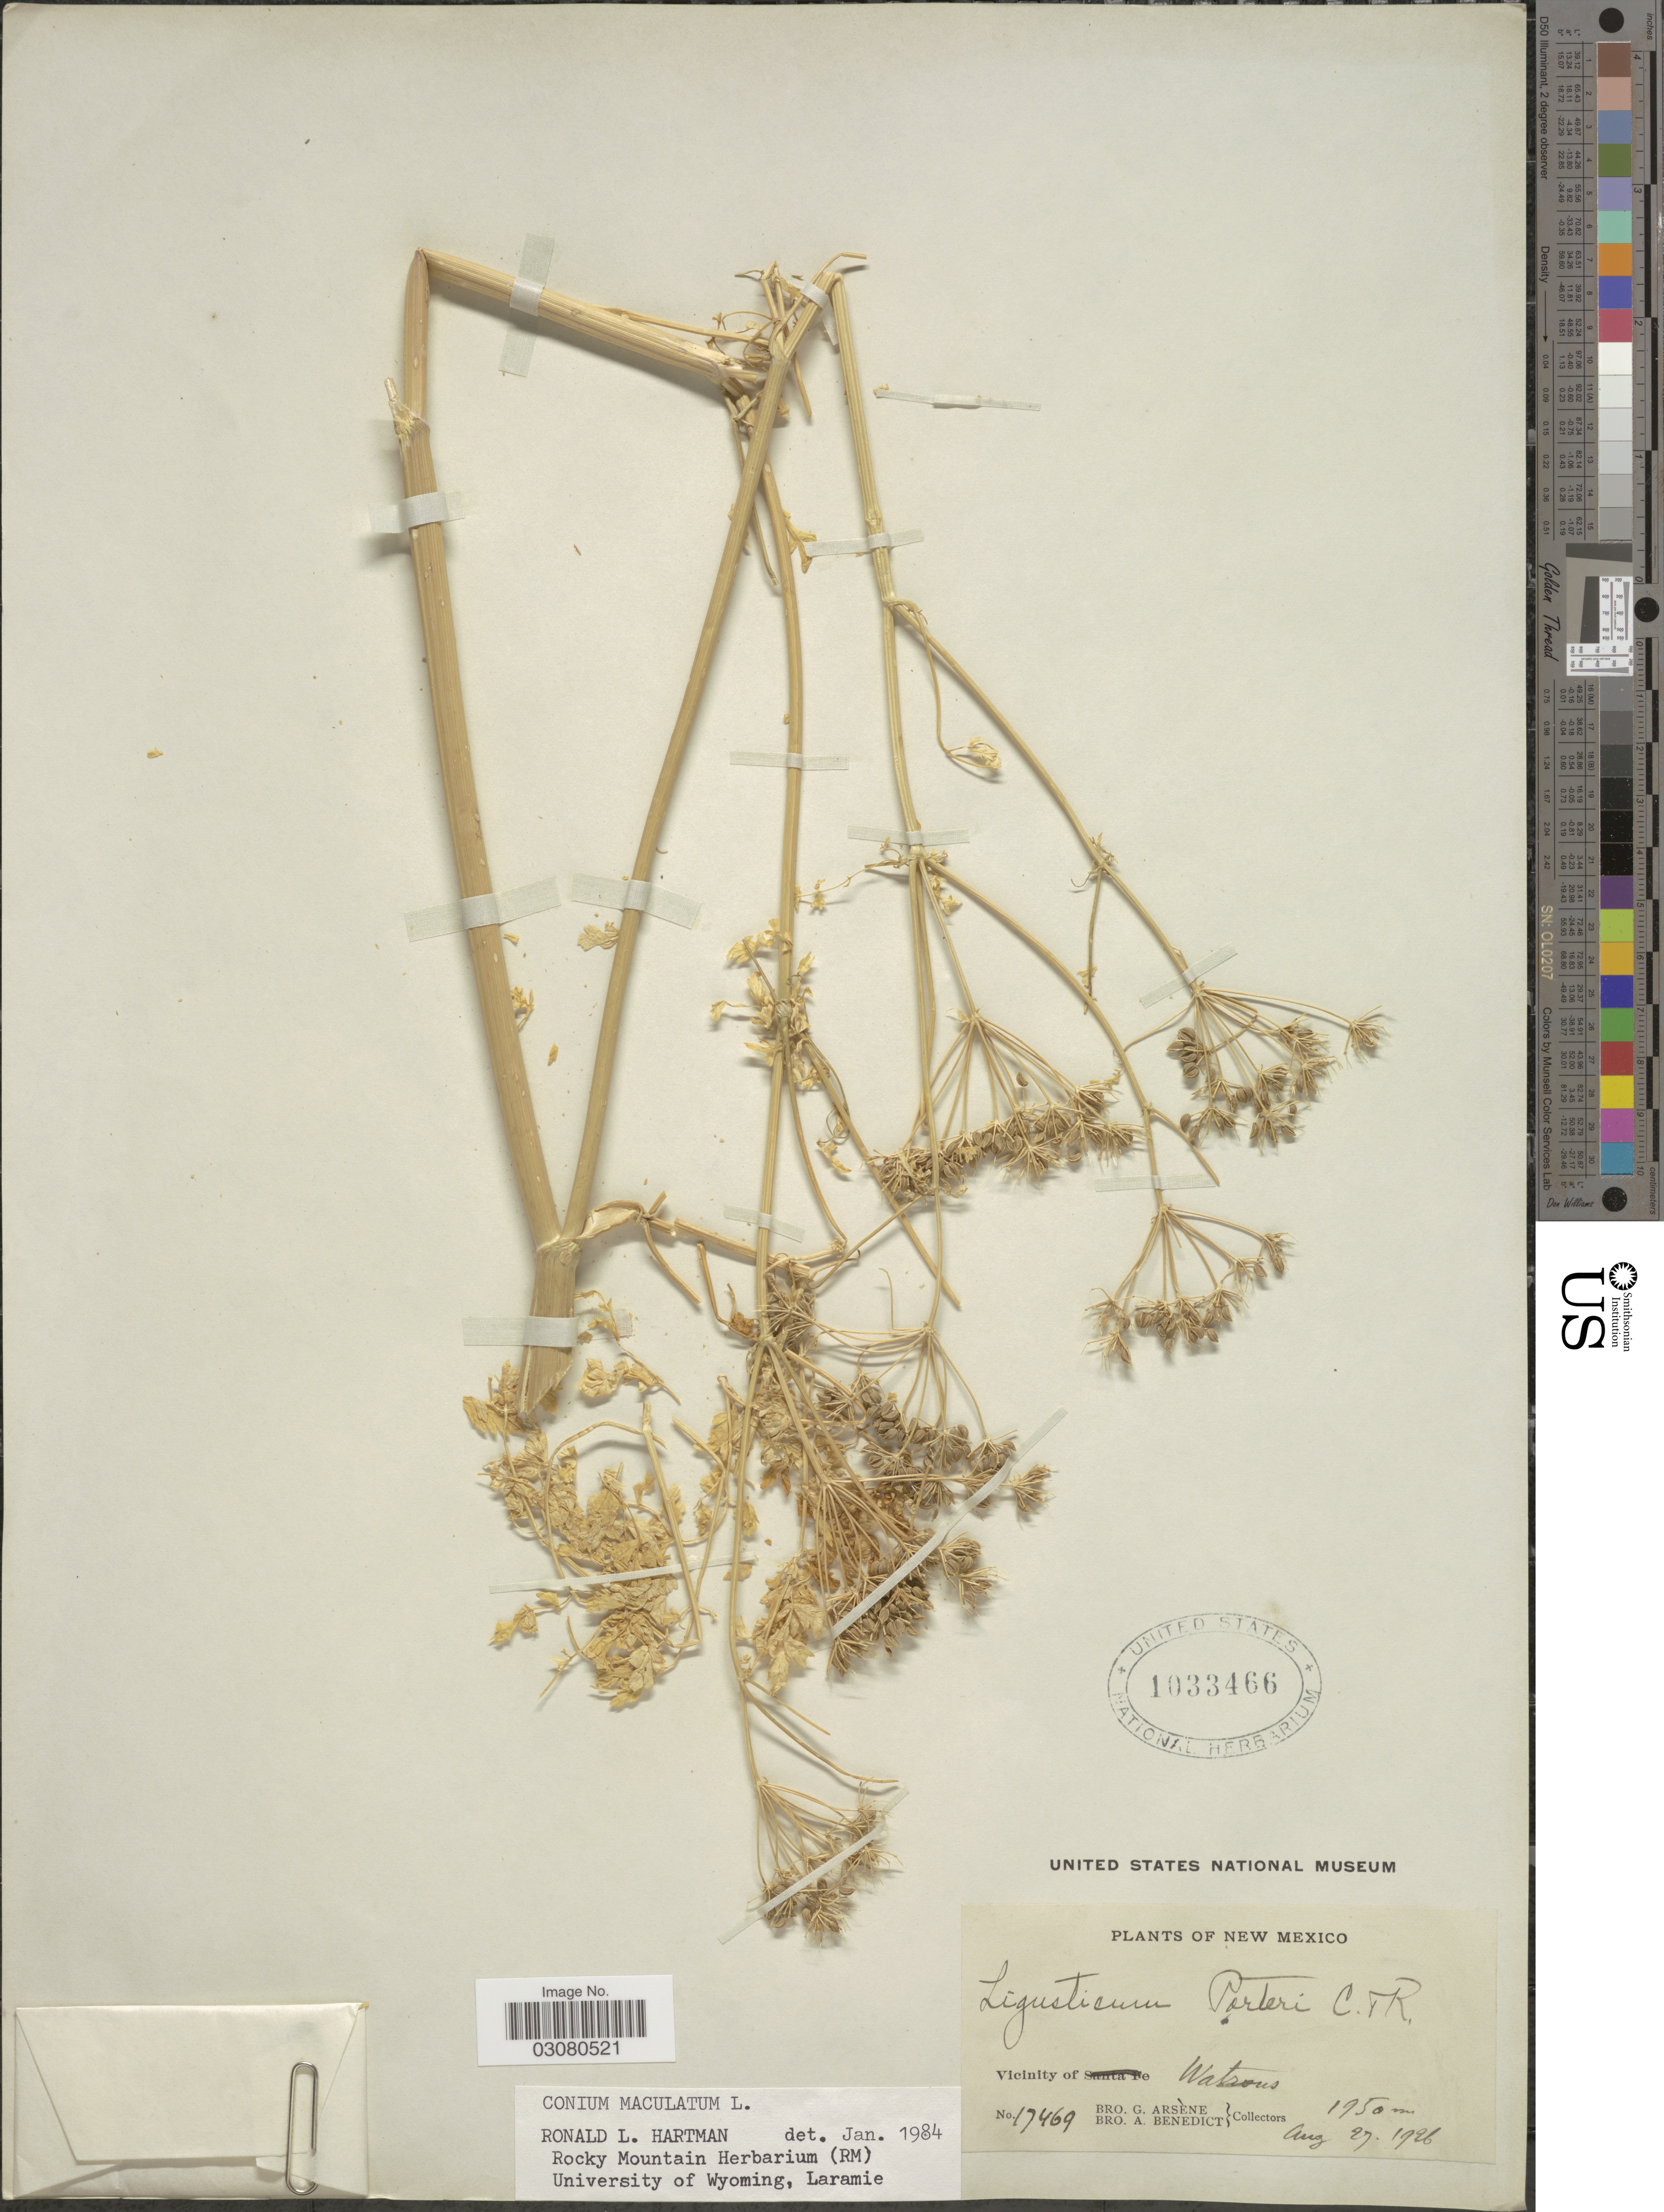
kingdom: Plantae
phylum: Tracheophyta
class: Magnoliopsida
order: Apiales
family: Apiaceae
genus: Conium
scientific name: Conium maculatum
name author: L.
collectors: Bro. G. Arsène & Bro. Benedict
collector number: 17469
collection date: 1926-08-27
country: United States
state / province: New Mexico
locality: Vicinity of Watsons.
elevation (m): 1950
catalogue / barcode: US 1033466